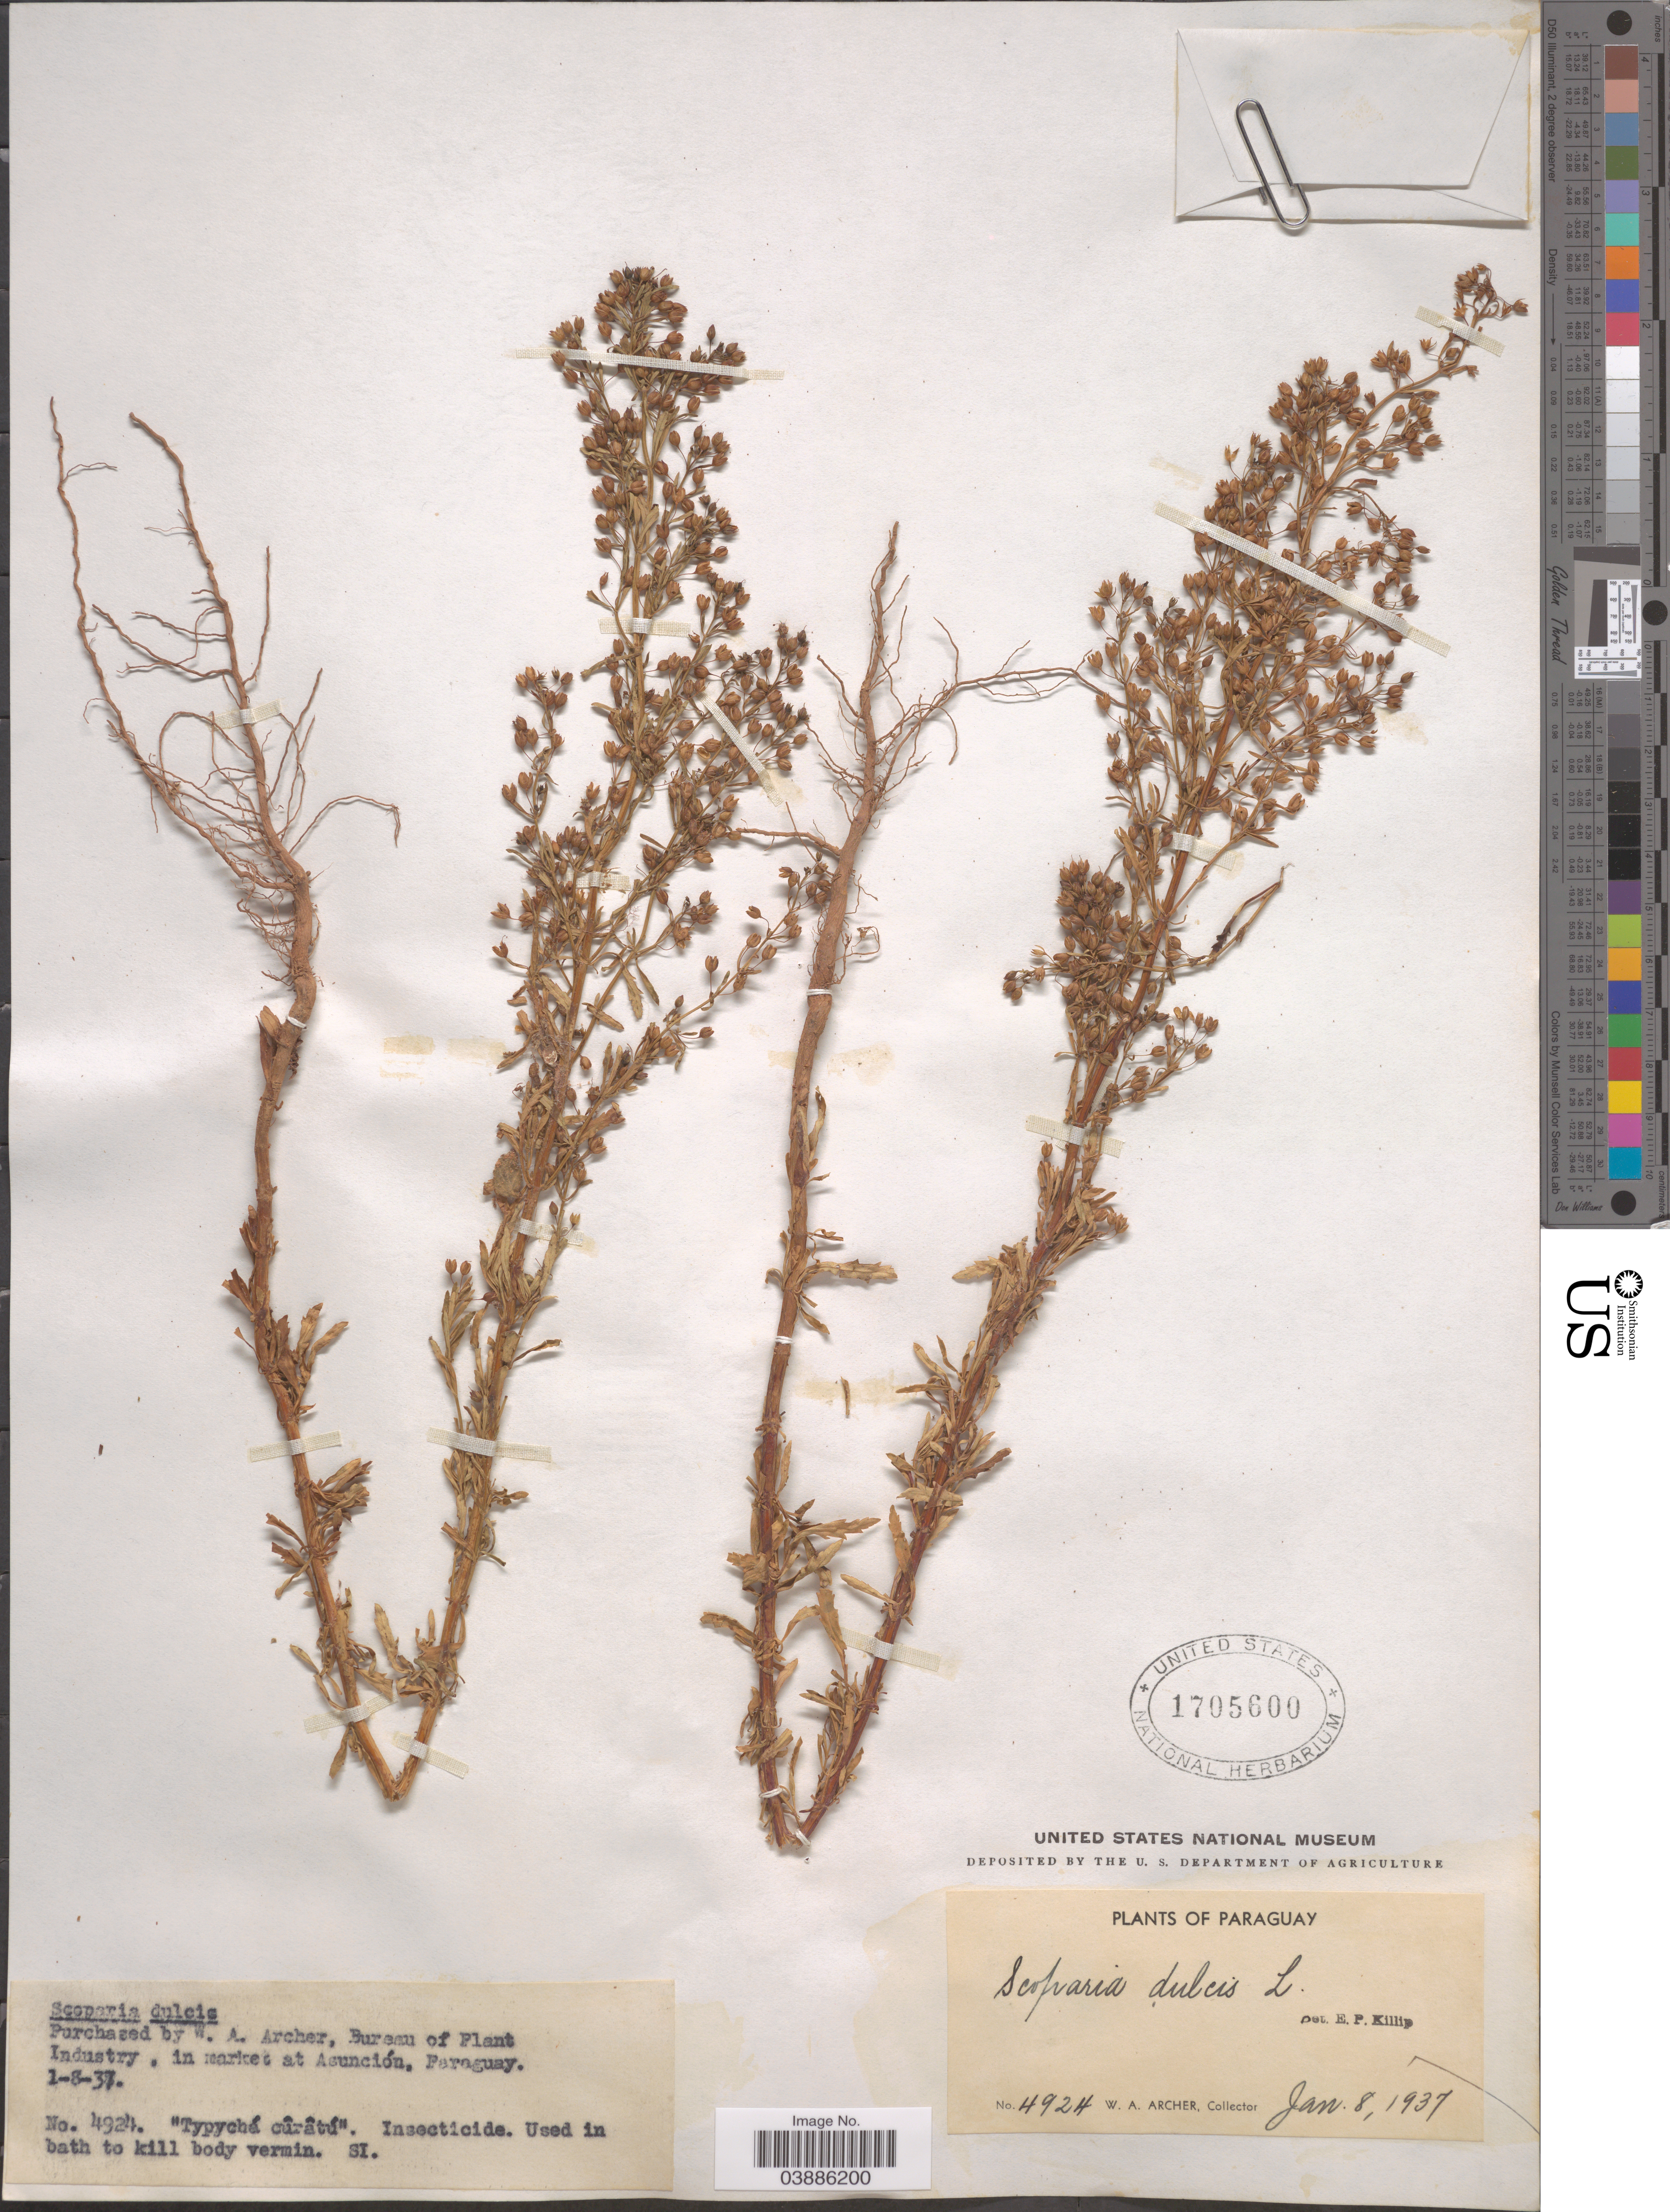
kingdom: Plantae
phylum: Tracheophyta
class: Magnoliopsida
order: Lamiales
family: Plantaginaceae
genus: Scoparia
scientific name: Scoparia dulcis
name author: L.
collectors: W. Archer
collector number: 4924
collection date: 1937-01-08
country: Paraguay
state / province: Asuncion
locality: In market at Asunción.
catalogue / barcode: US 1705600